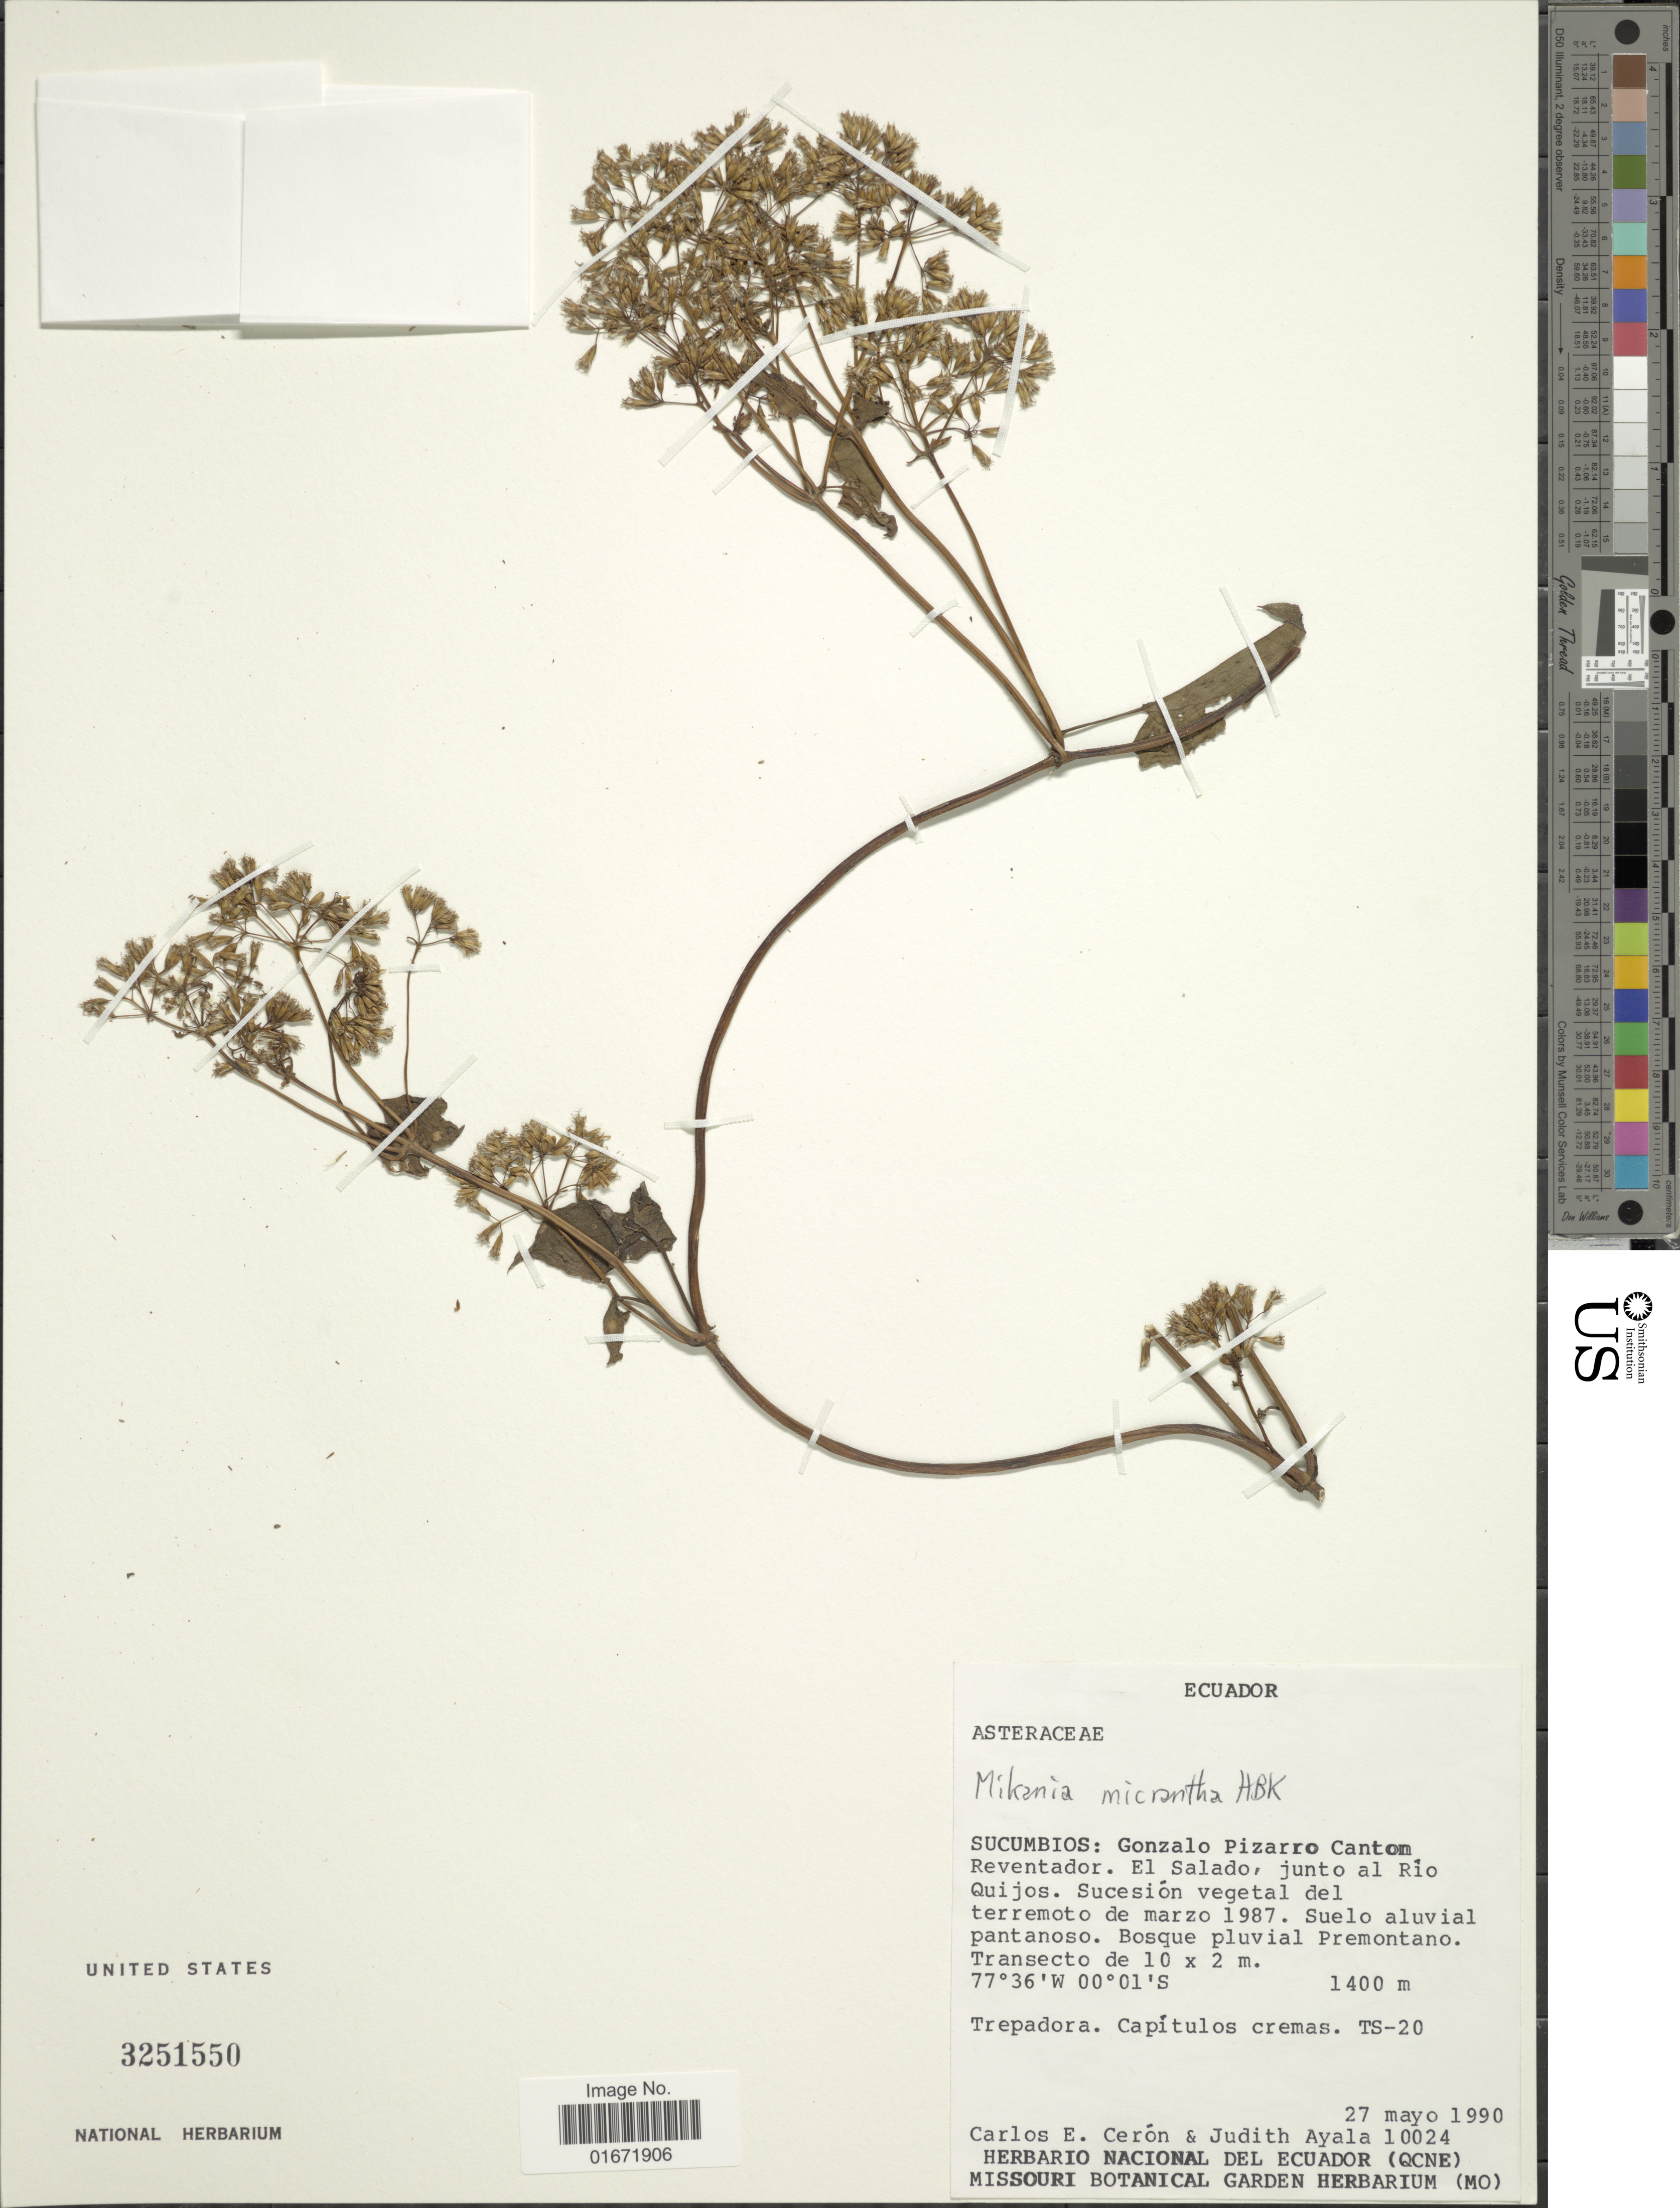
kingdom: Plantae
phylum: Tracheophyta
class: Magnoliopsida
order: Asterales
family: Asteraceae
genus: Mikania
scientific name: Mikania micrantha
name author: Kunth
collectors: C. E. Cerón M. & J. Ayala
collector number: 10024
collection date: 1990-05-27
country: Ecuador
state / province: Sucumbíos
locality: Sucumbios: Gonzalo Pizarro Canton Reventador. El Salado, junto al Rio Quijos. Sucesión vegetal del terremoto de marzo 1987. Suelo aluvial pantanoso. Bosque pluvial Premontano.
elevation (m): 1400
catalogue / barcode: US 3251550